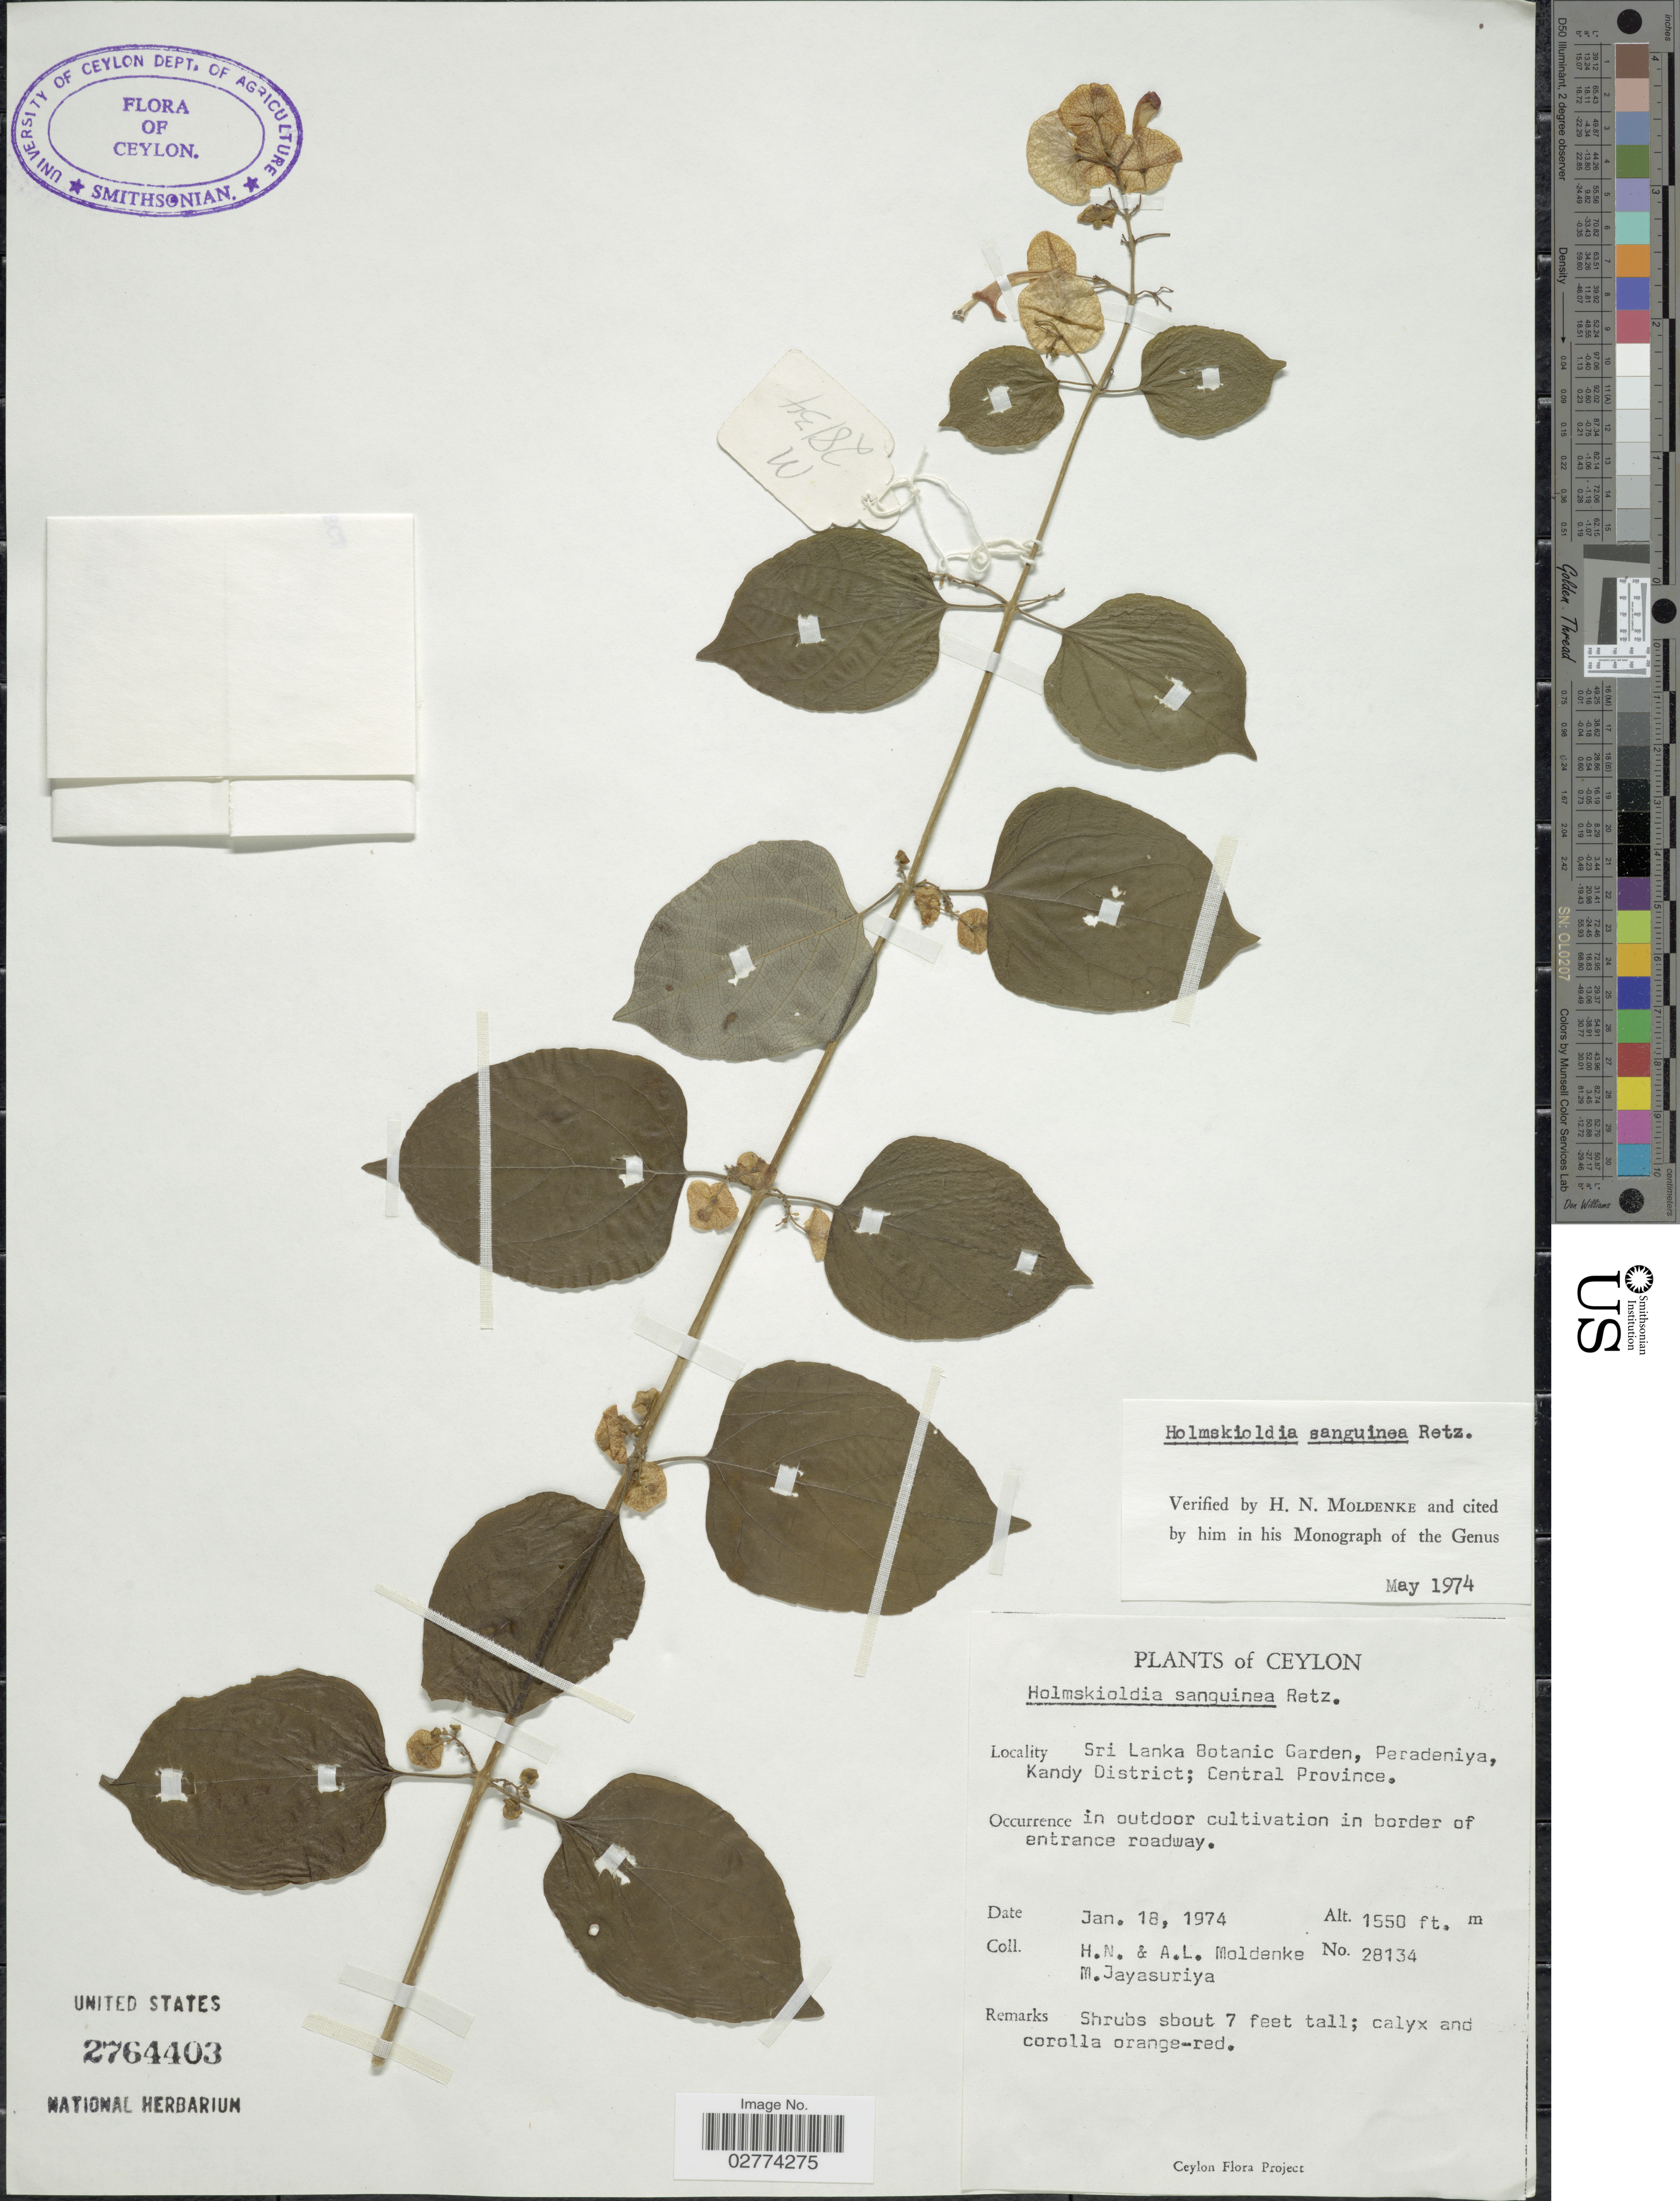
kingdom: Plantae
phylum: Tracheophyta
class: Magnoliopsida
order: Lamiales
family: Lamiaceae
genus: Holmskioldia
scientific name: Holmskioldia sanguinea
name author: Retz.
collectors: H. N. Moldenke, A. L. Moldenke & M. Jayasuriya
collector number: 28134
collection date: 1974-01-18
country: Sri Lanka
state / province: Central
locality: Ceylon. Sri Lanka Botanic Garden, Peradeniya, Kandy District; In outdoor cultivation in border of entrance roadway.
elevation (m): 472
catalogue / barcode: US 2764403